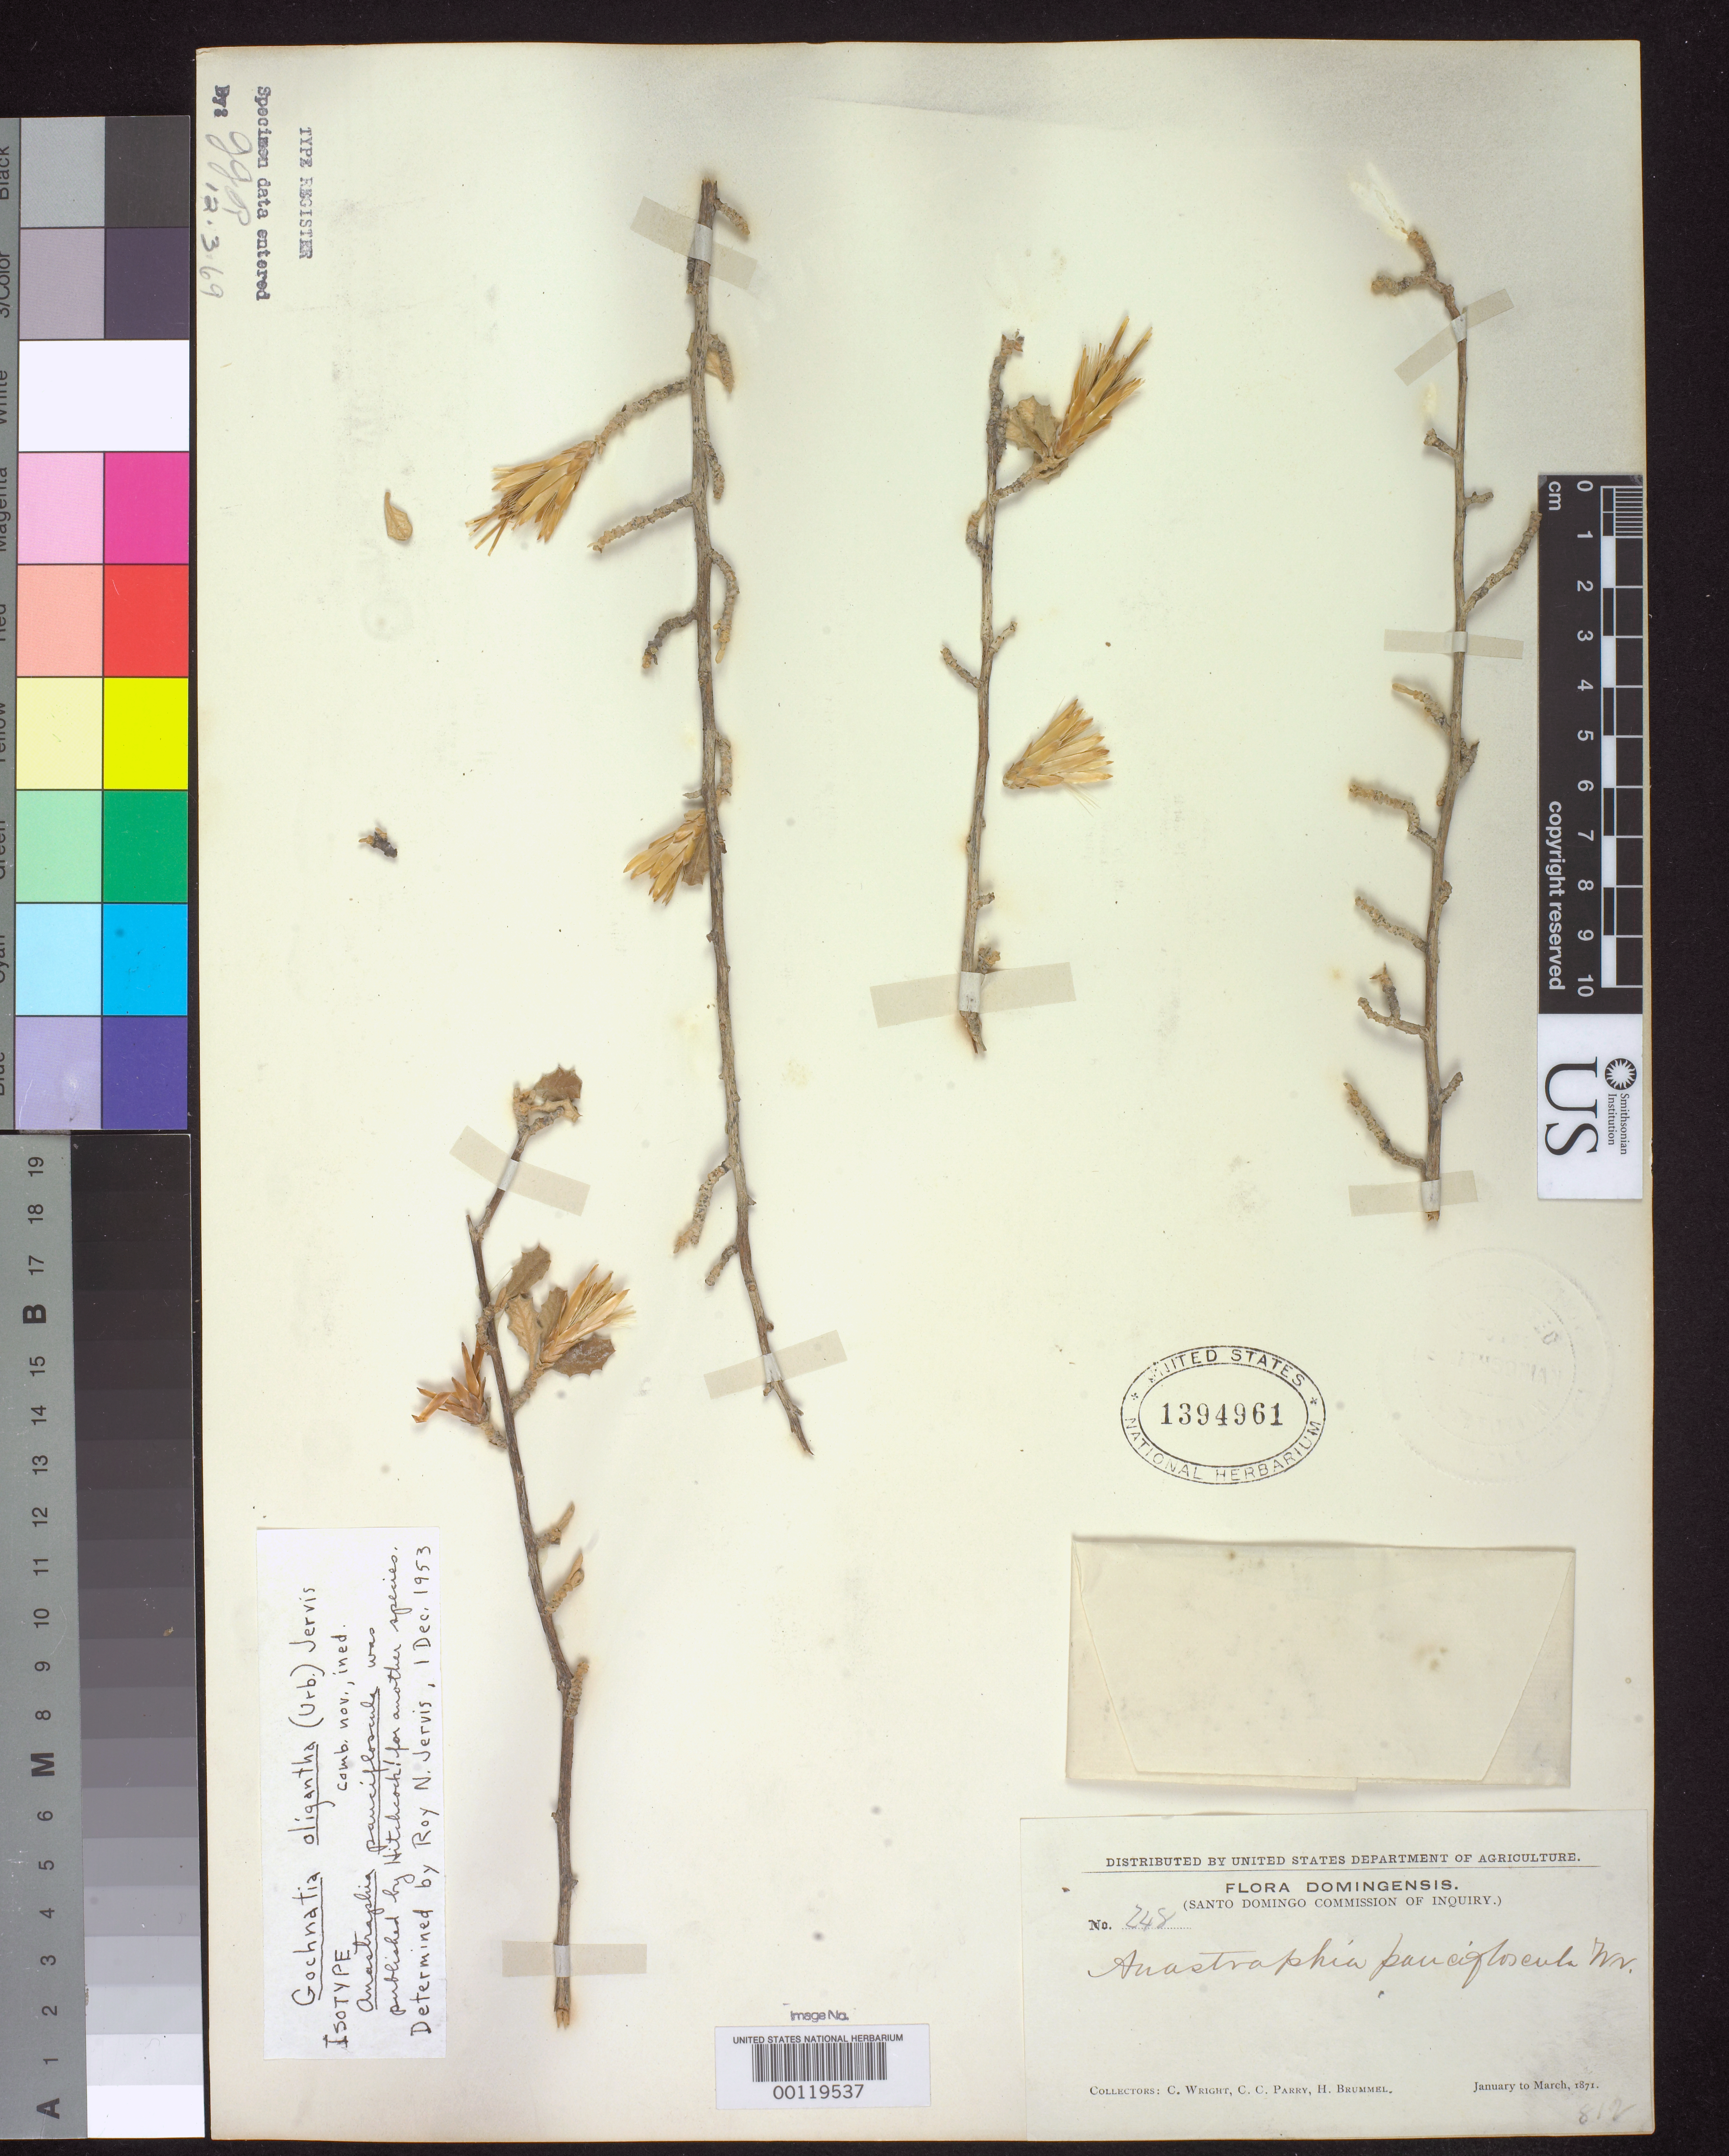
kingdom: Plantae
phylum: Tracheophyta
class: Magnoliopsida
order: Asterales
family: Asteraceae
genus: Anastraphia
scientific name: Anastraphia oligantha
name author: Urb.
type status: Isotype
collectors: C. Wright, C. C. Parry & H. Brummel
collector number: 248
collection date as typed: Jan 1871 to -- Mar 1871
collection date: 1871-01/1871-03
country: Dominican Republic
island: Hispaniola Island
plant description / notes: Currently accepted name as cited by Howard, J. Arnold Arbor. 42: 137 (1961) & by Cabrera, Revista Mus. La Plata (n.s.), Bot. 12(66): 48 (1971).; Possibly also a paratype or syntype of Anastraphia pauciflosculosa C. Wright ex Hitchc., Annual Rep. Missouri Bot. Gard. 4: 102 (1893).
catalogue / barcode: US 1394961